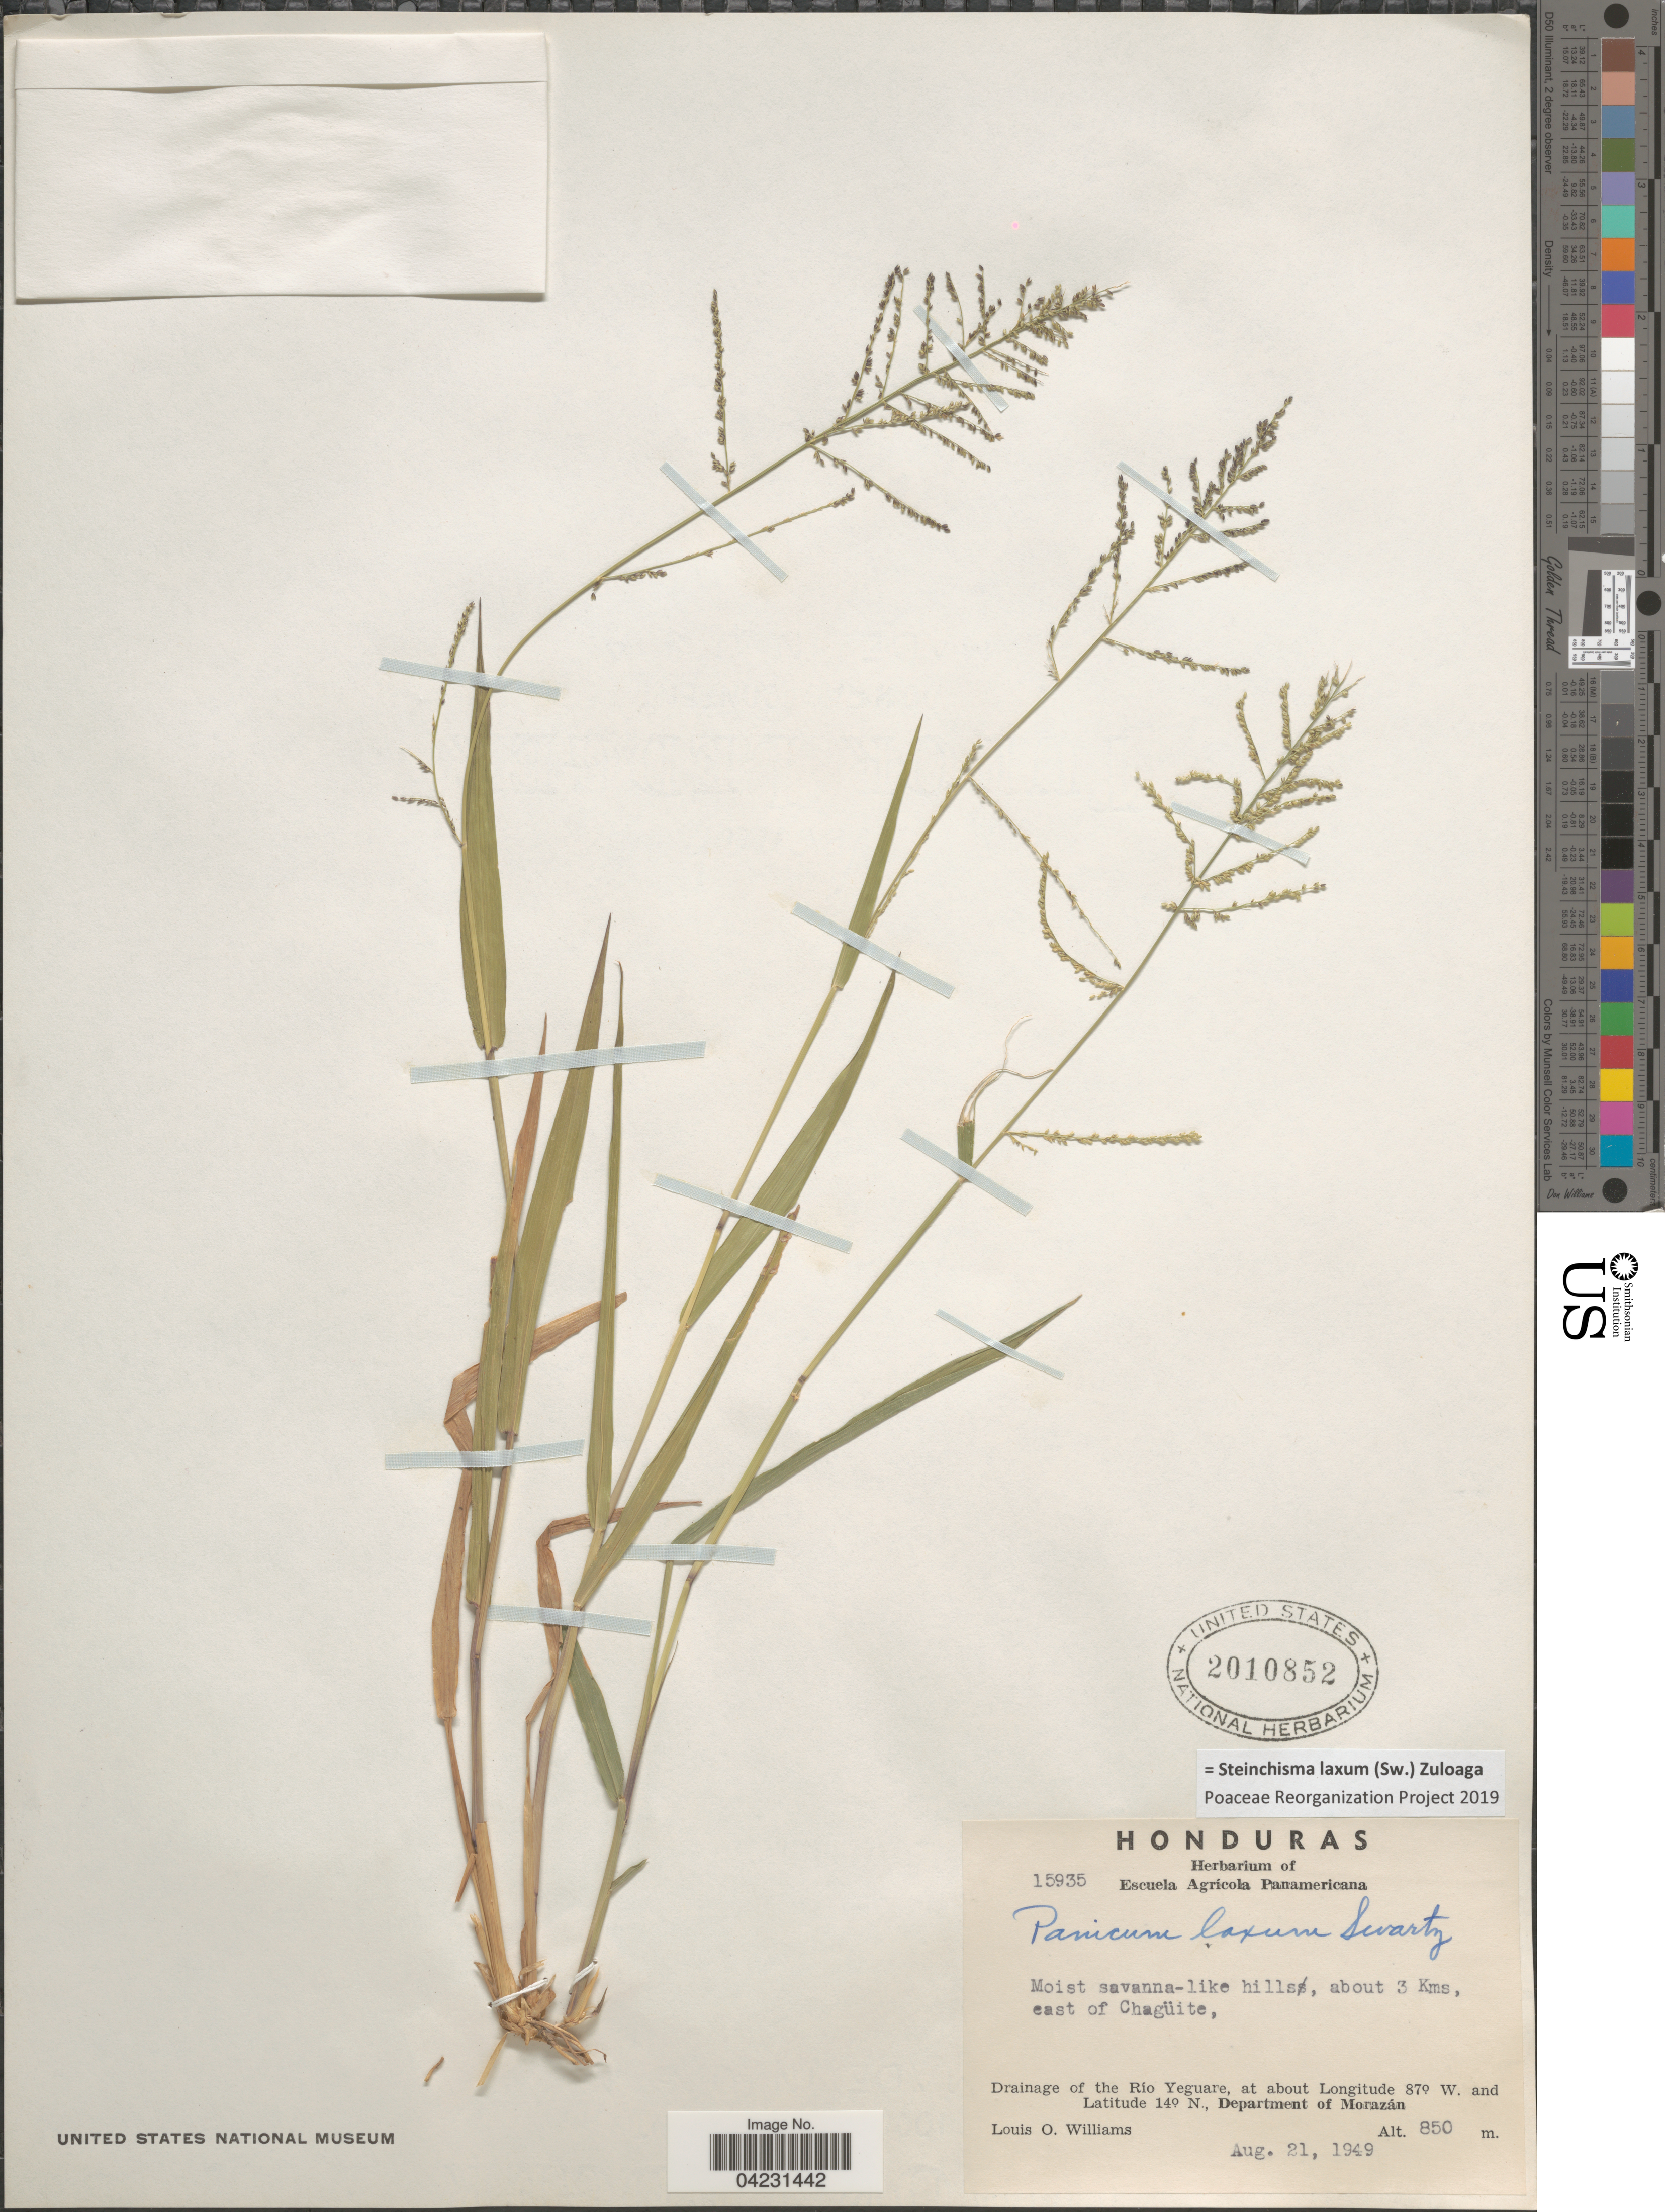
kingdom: Plantae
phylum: Tracheophyta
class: Liliopsida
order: Poales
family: Poaceae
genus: Steinchisma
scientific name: Steinchisma laxum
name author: (Sw.) Zuloaga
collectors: L. O. Williams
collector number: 15935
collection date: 1949-08-21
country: Honduras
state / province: Fco. Morazán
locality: Moist savanna-like hills, about 3 Kms, east of Chagüite. Drainage of the Río Yeguare, Department of Morazán.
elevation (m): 850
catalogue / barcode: US 2010852